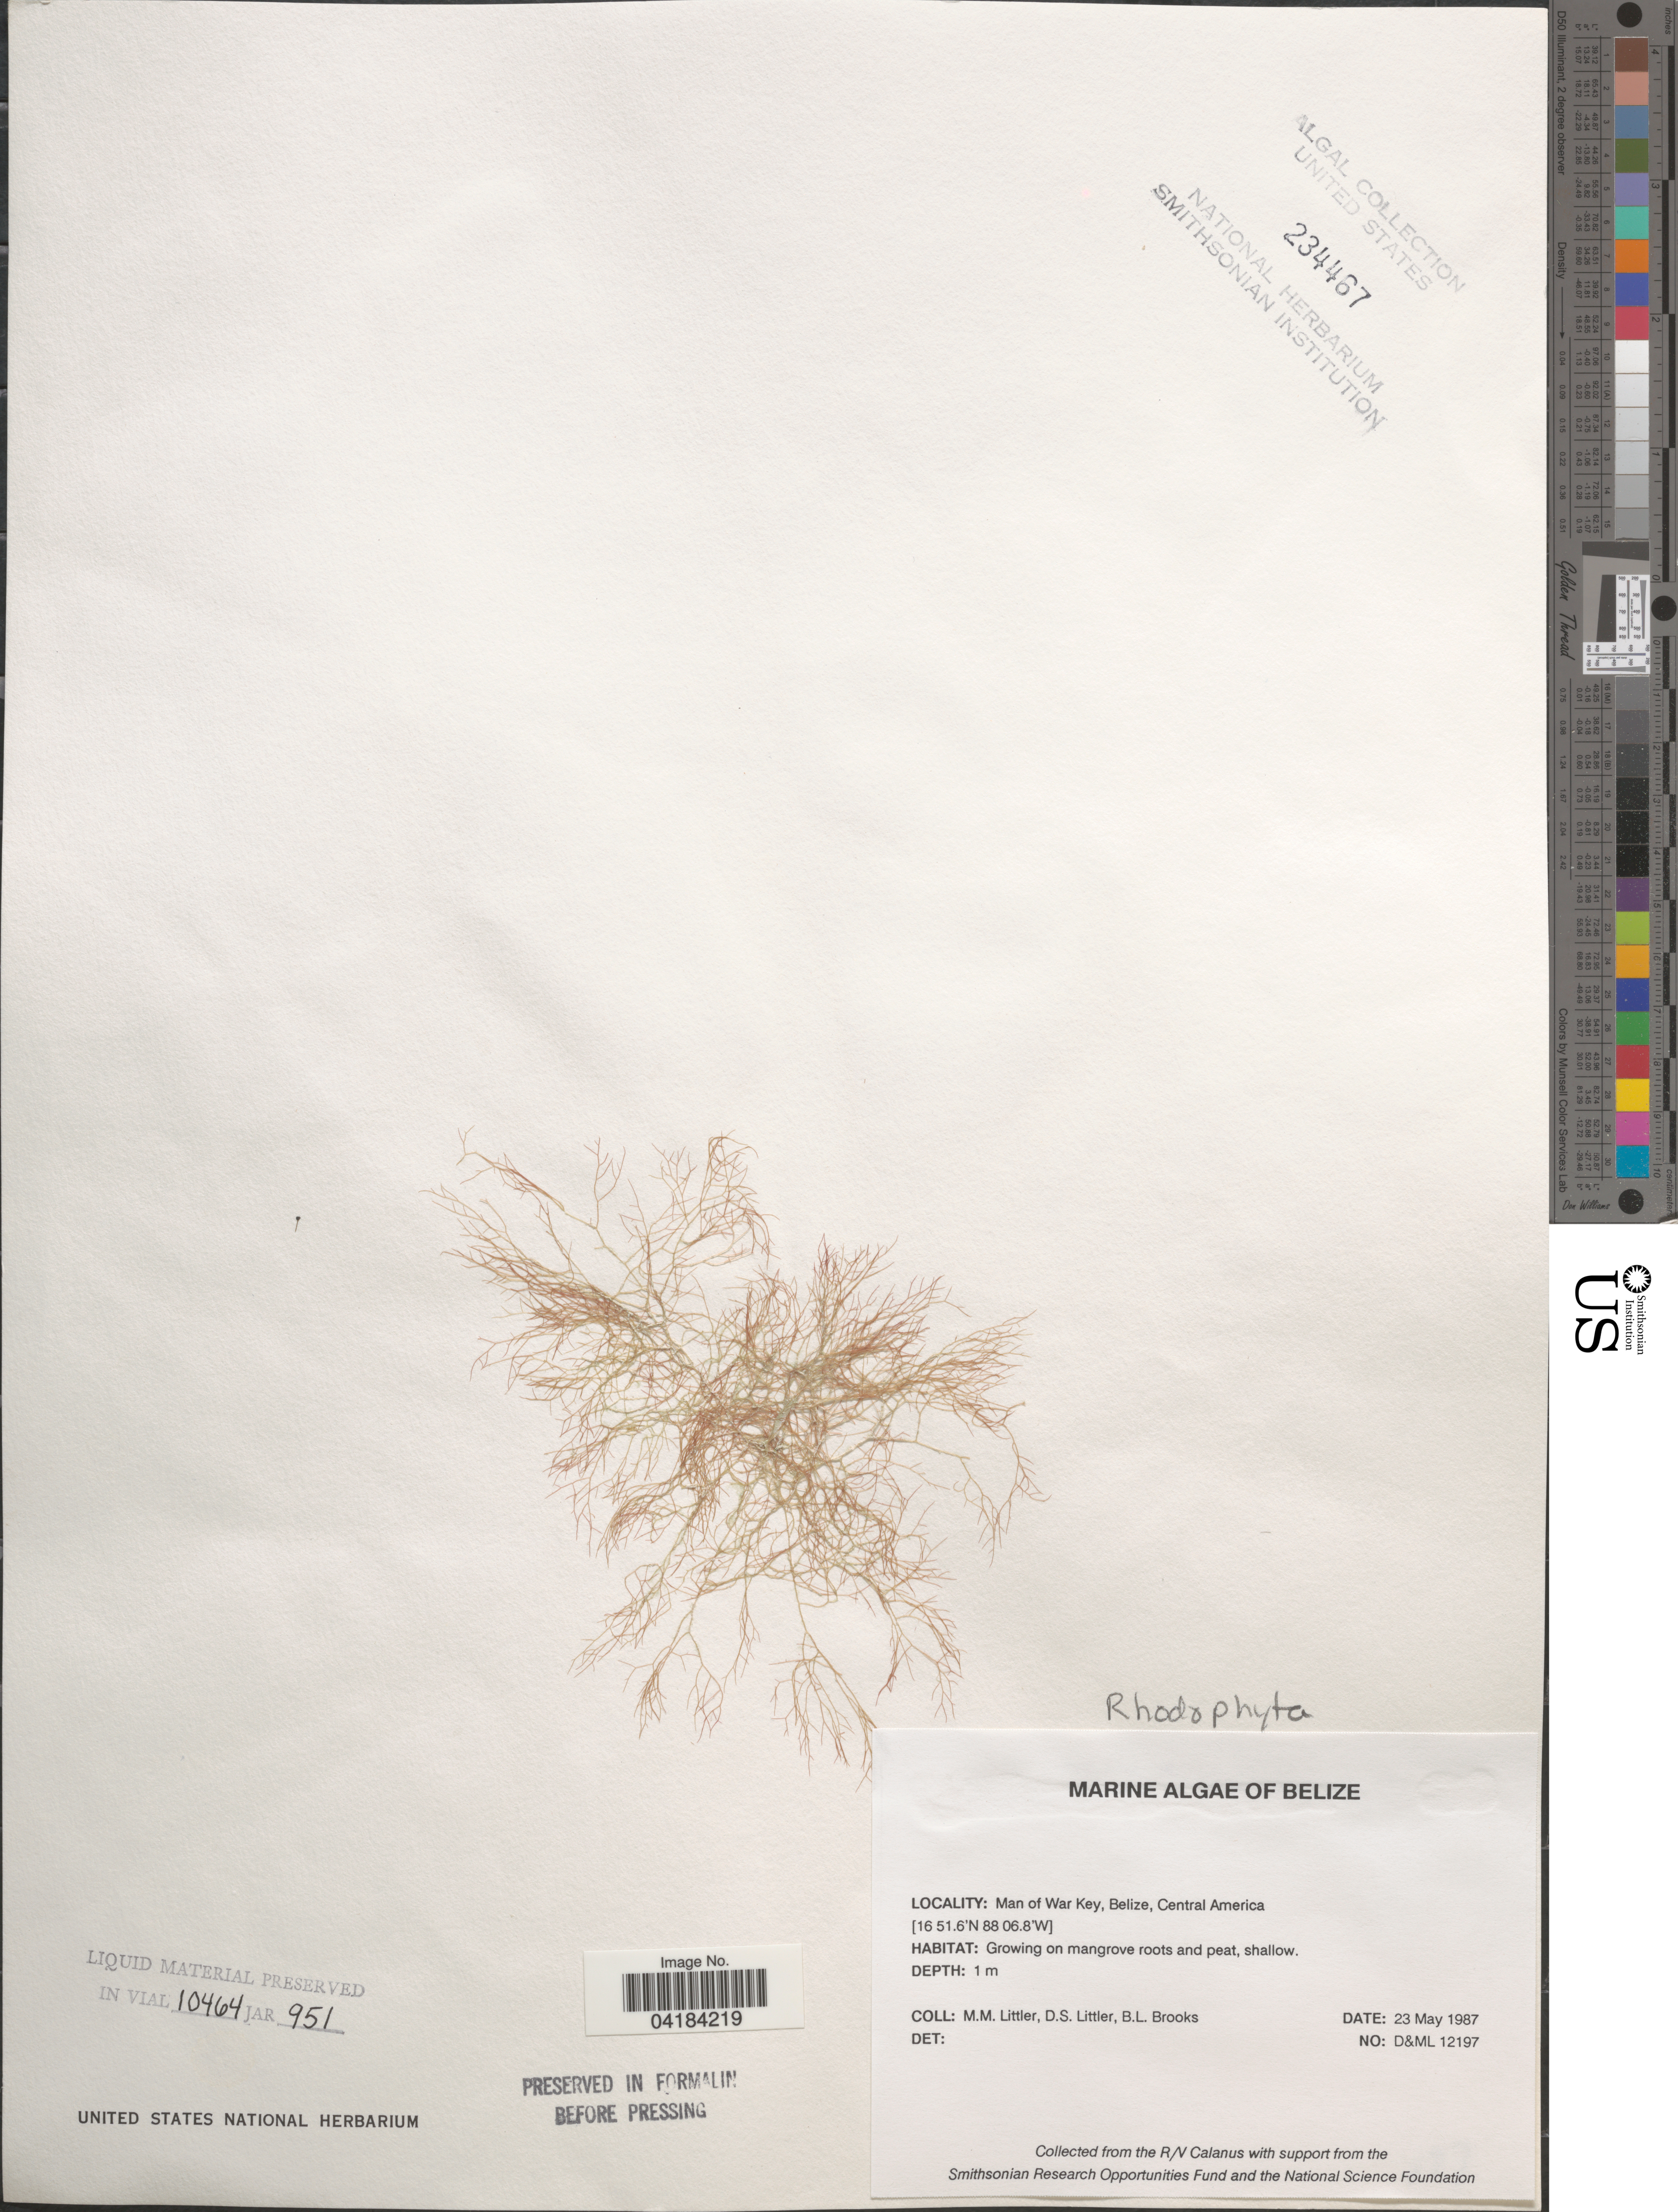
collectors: D. S. Littler & B. Brooks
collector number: D&ML12197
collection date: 1987-05-23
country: Belize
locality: Man of War Key.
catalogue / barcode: US 234467